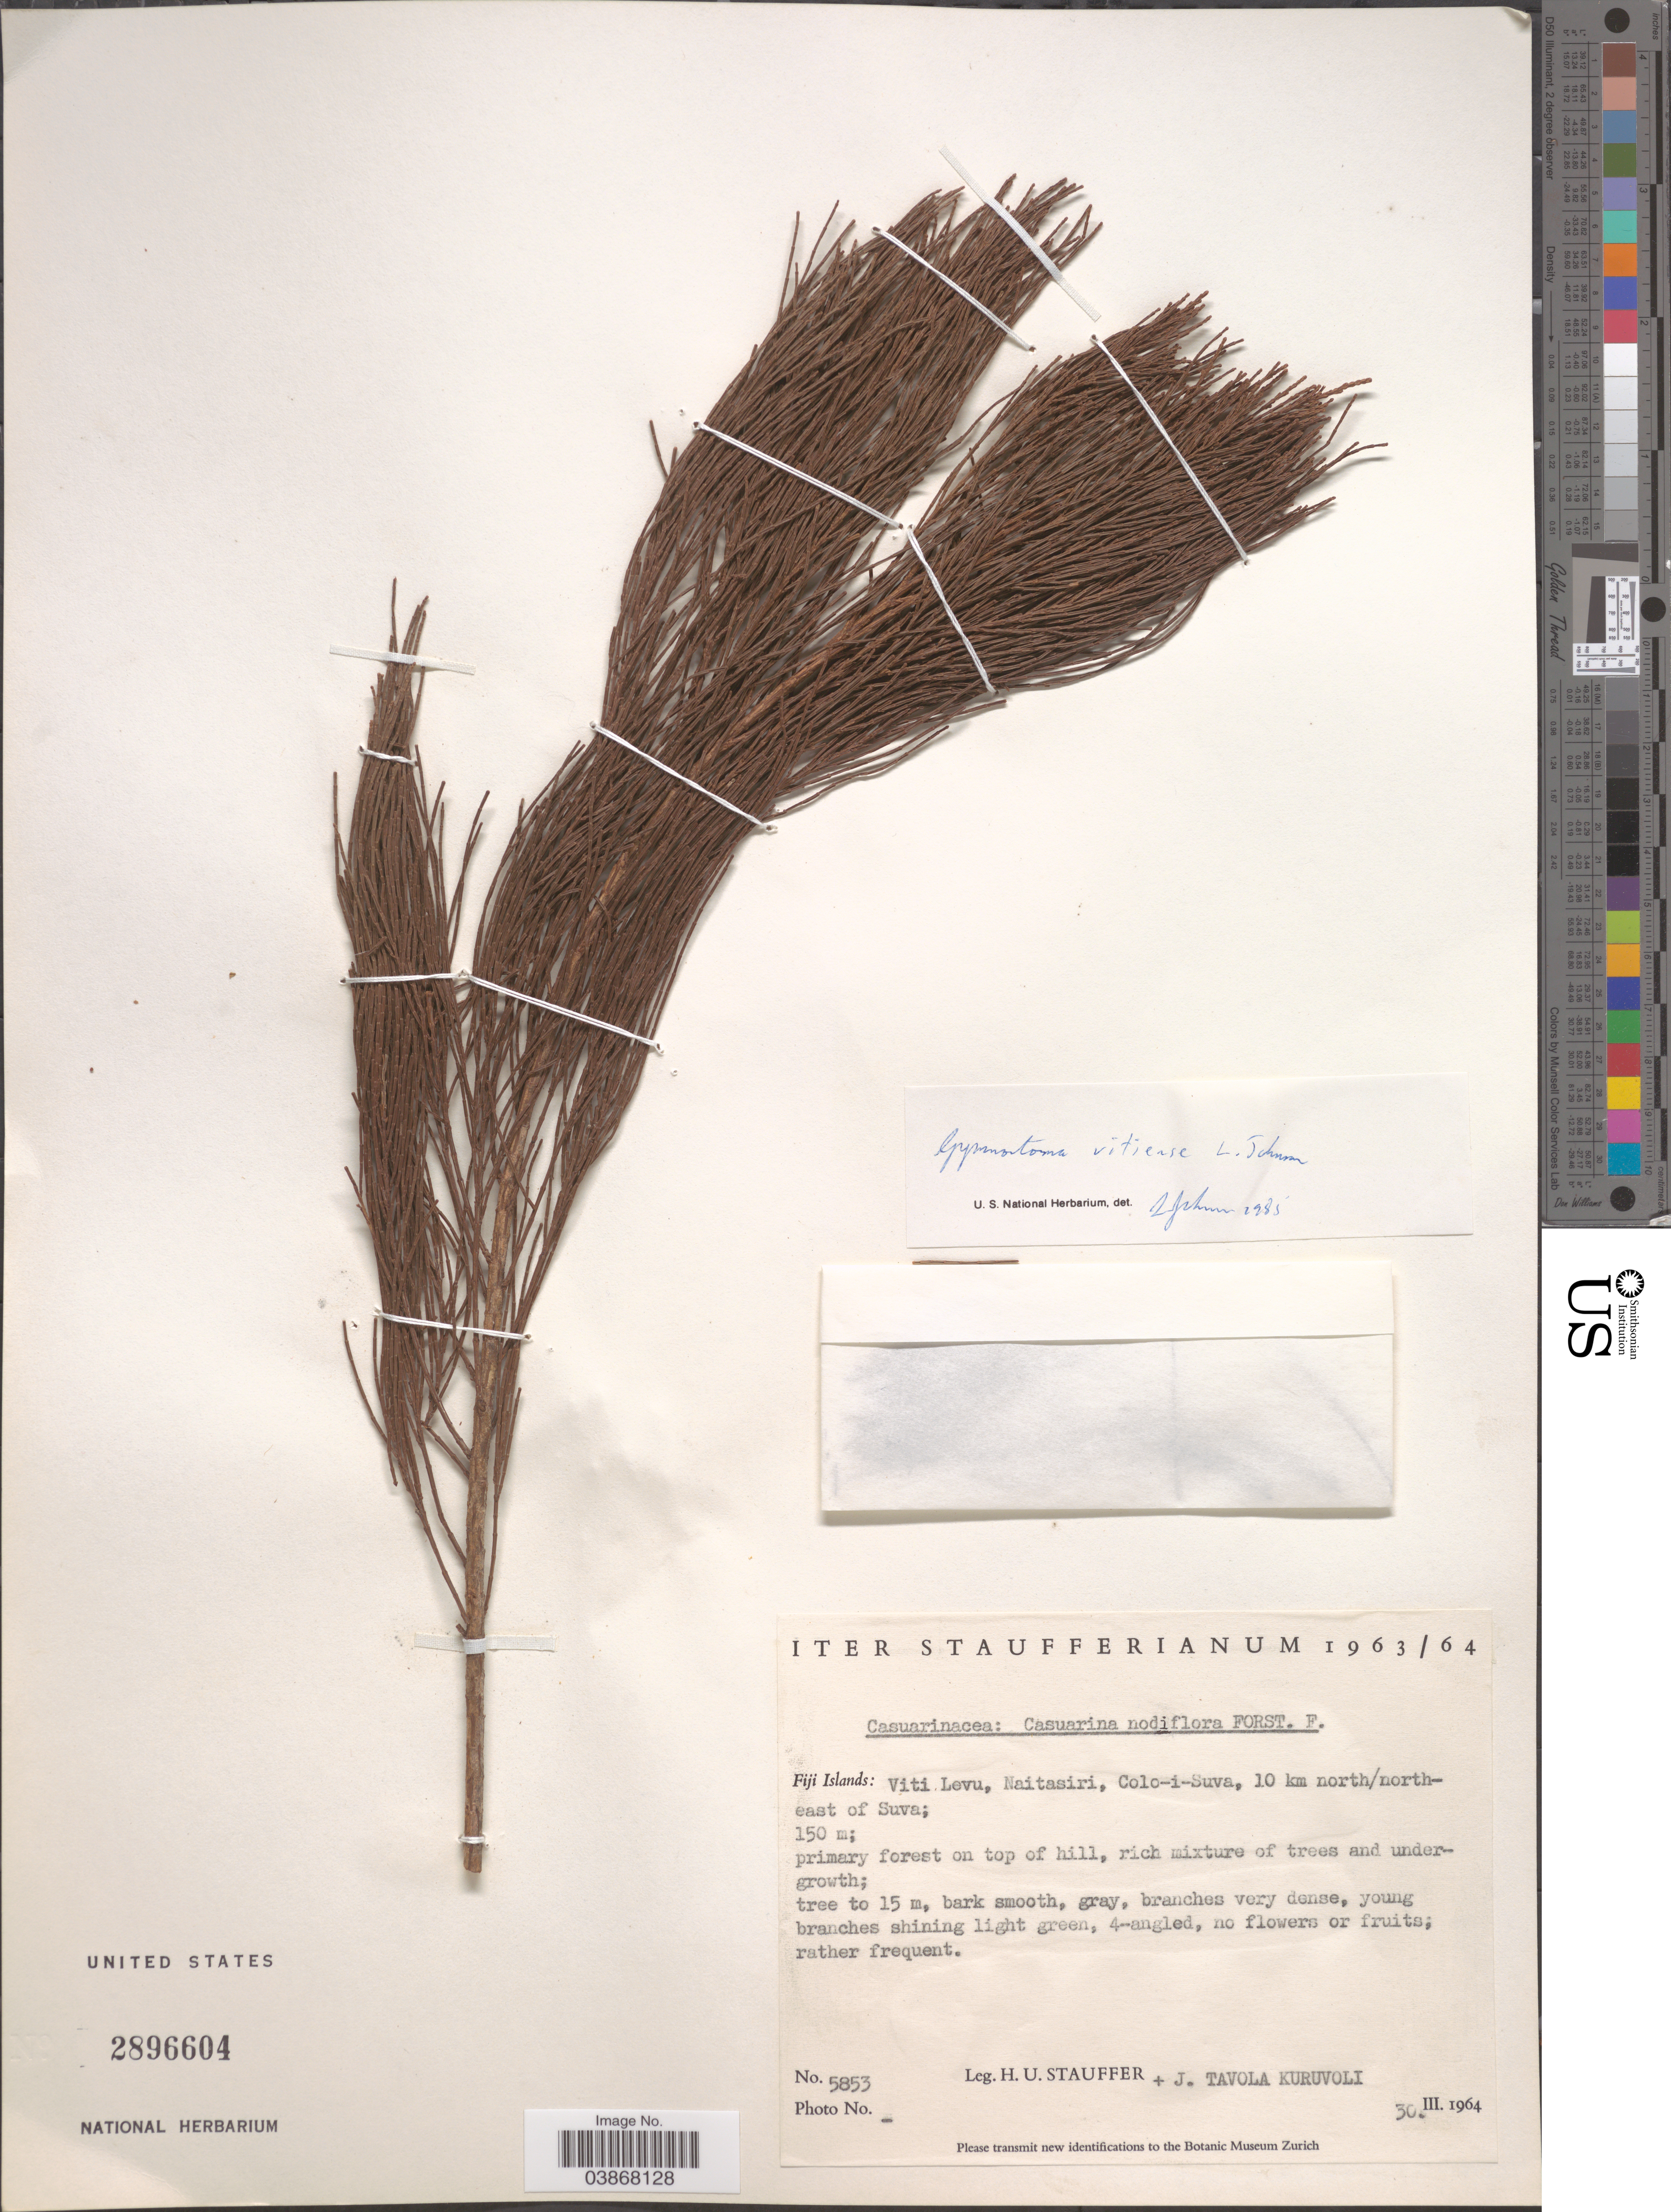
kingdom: Plantae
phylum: Tracheophyta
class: Magnoliopsida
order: Fagales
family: Casuarinaceae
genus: Gymnostoma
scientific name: Gymnostoma vitiense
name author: L.A.S. Johnson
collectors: H. U. Stauffer & J. Kuruvoli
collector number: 5853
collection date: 1964-03-30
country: Fiji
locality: Fiji Islands: Viti Levu, Naitasisi, Colo-i-Suva, 10 km north/north-east of Suva.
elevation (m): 150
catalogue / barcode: US 2896604